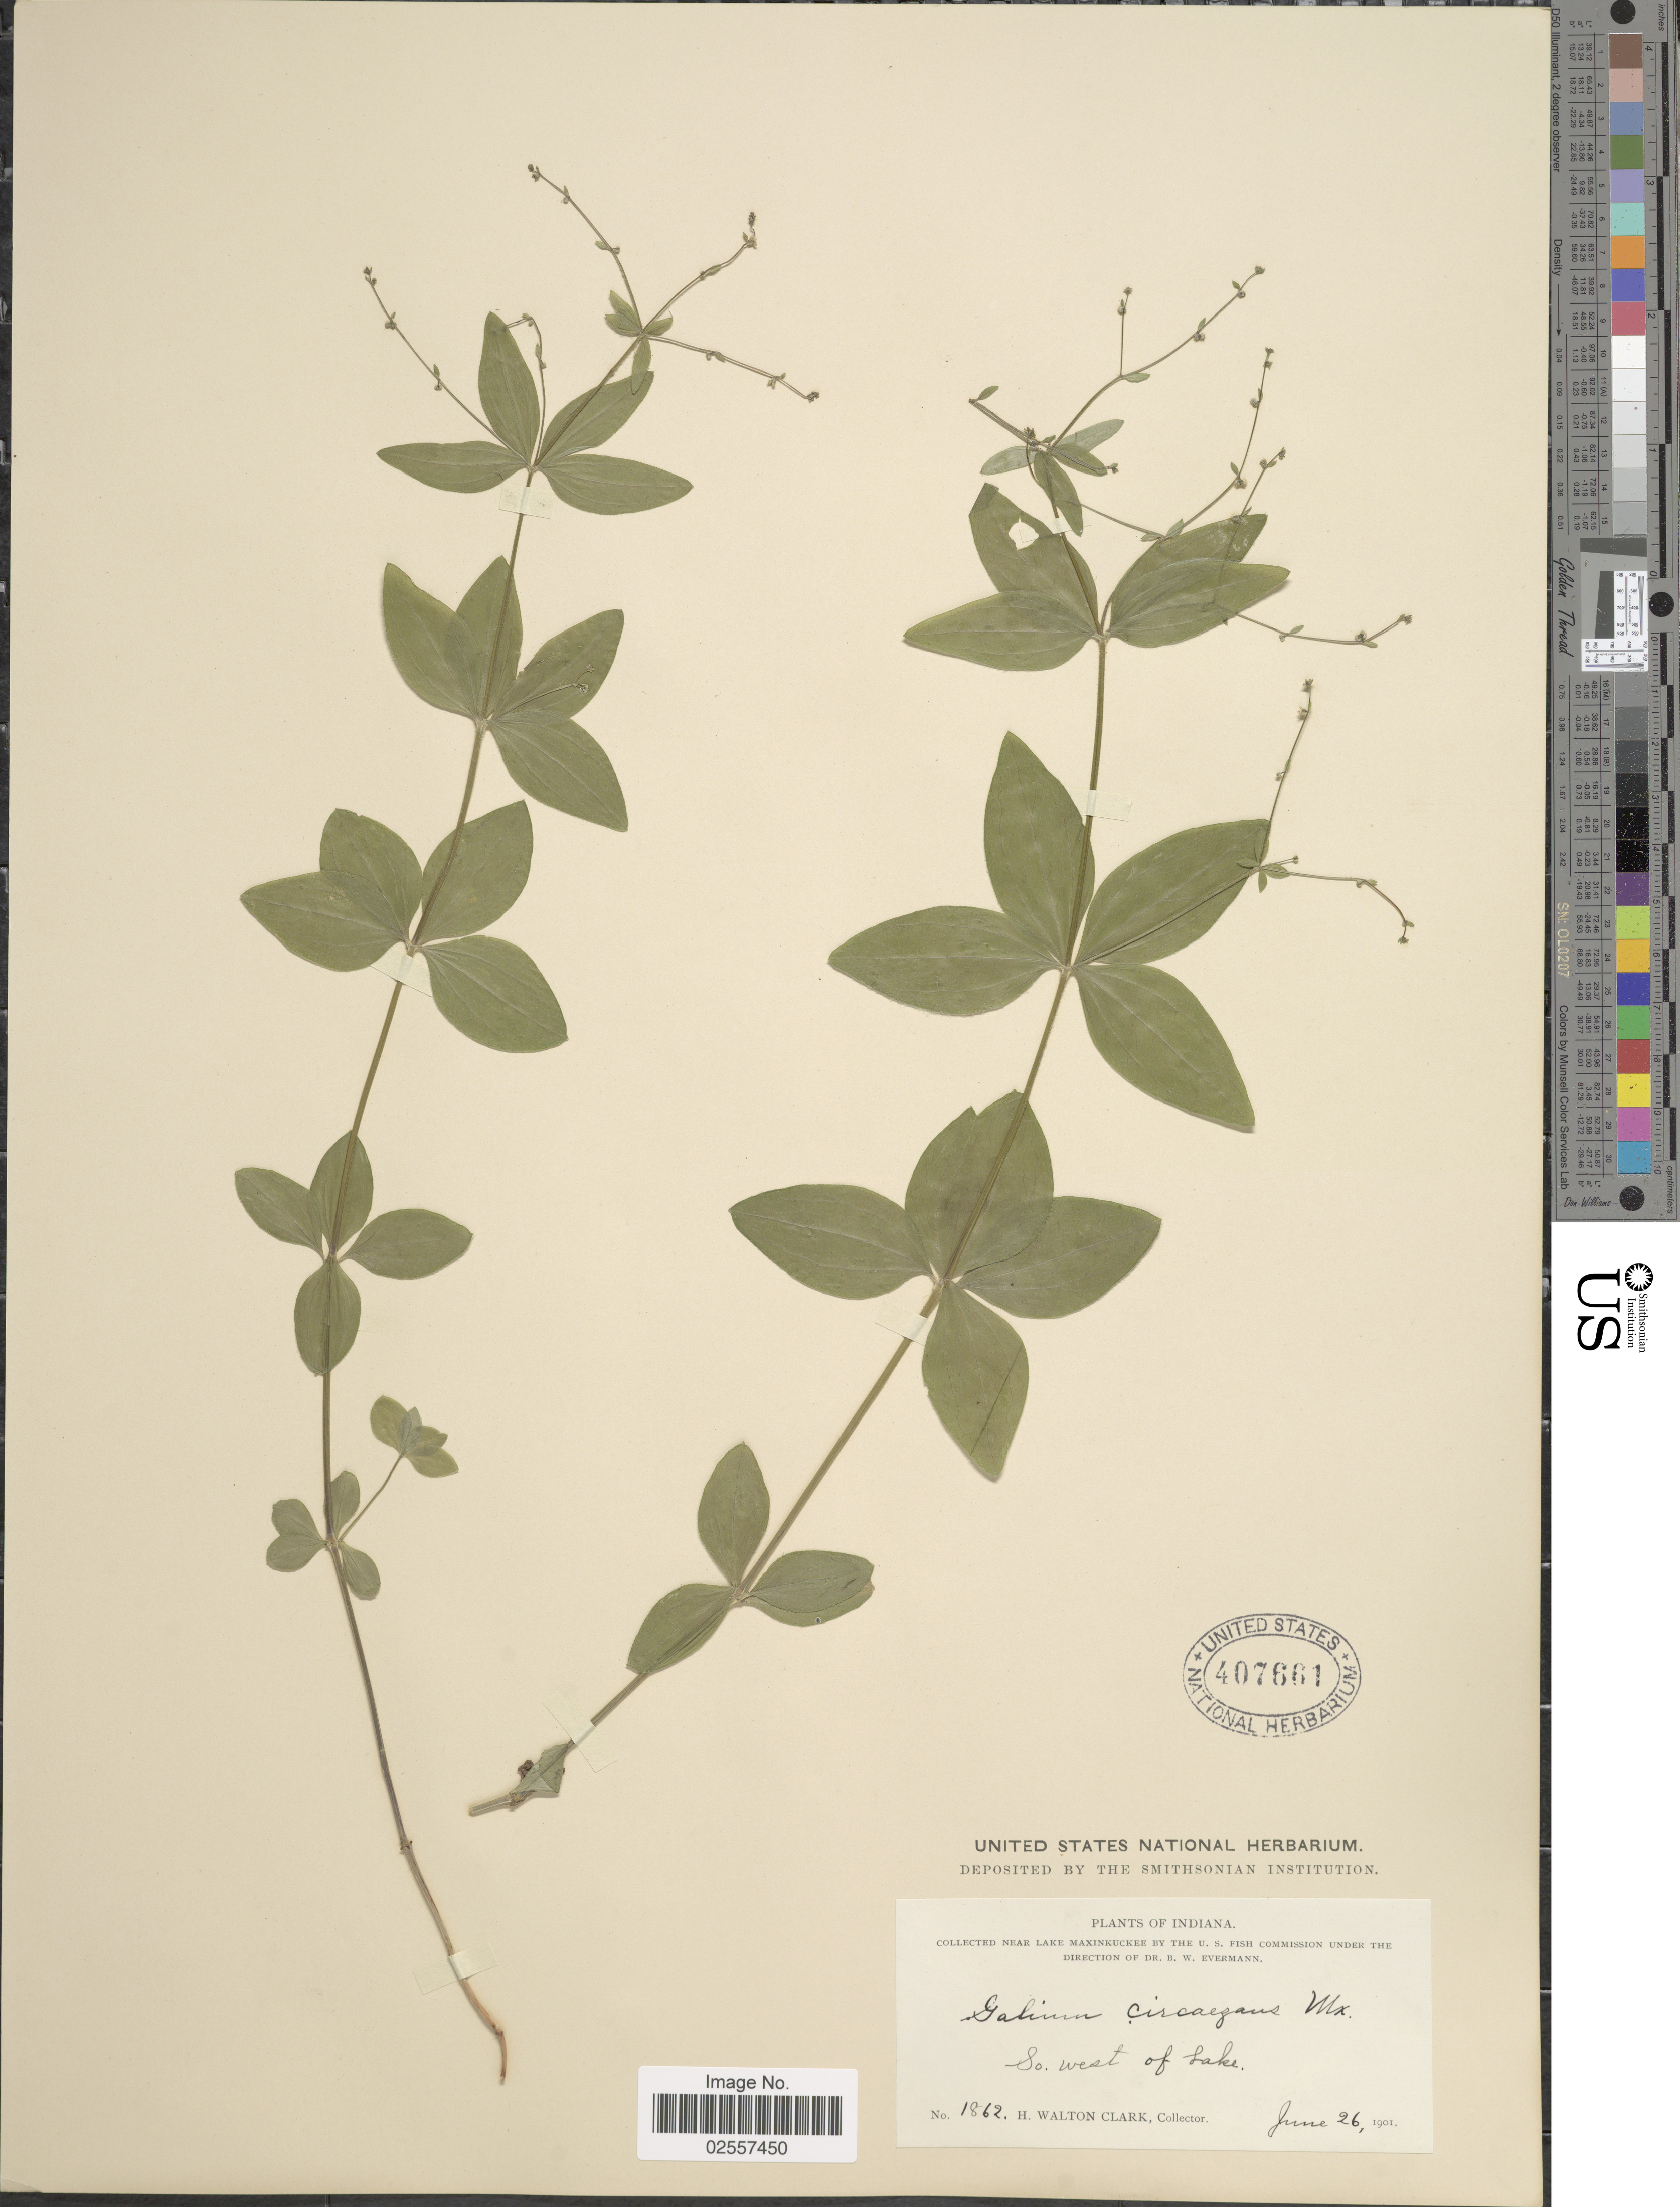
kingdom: Plantae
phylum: Tracheophyta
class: Magnoliopsida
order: Gentianales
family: Rubiaceae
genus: Galium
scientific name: Galium circaezans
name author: Michx.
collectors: H. W. Clark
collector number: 1862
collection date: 1901-06-26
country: United States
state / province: Indiana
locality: Near Lake Maxinkuckee, So. west of Lake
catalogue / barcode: US 407661